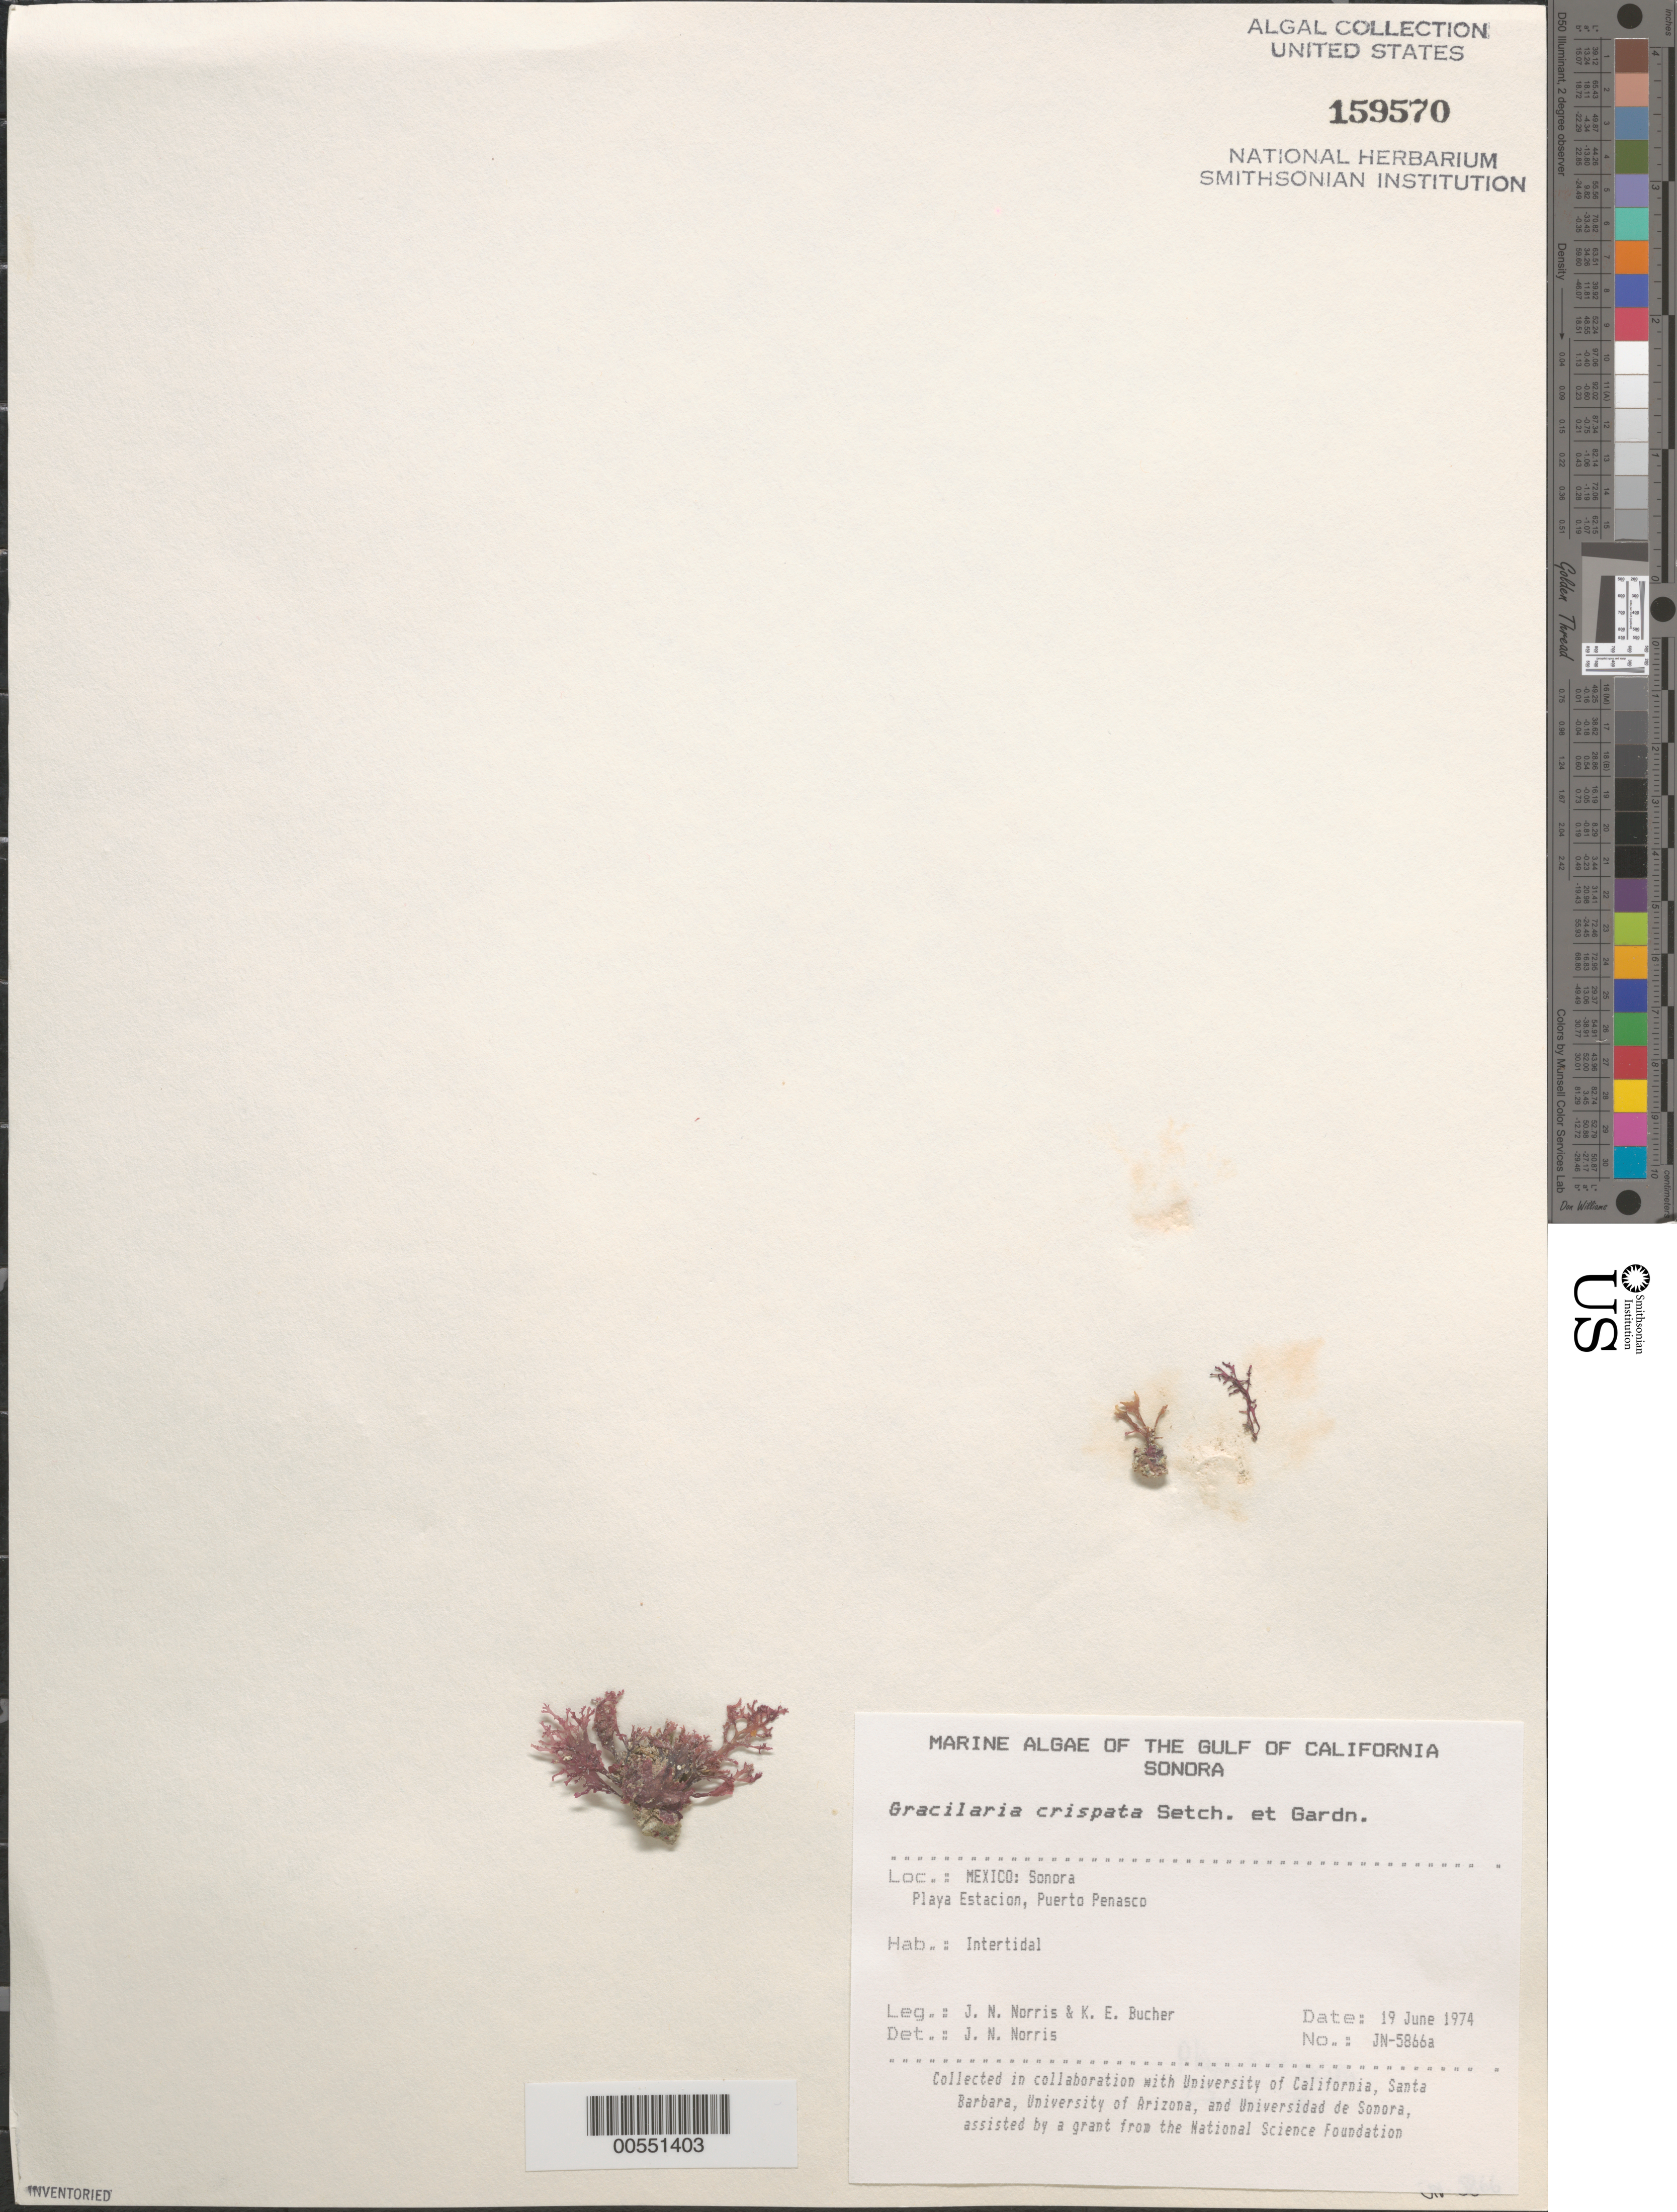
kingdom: Plantae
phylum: Rhodophyta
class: Florideophyceae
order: Gracilariales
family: Gracilariaceae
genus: Gracilaria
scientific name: Gracilaria crispata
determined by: Norris, James N.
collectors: J. N. Norris & K. E. Bucher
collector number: JN-5866a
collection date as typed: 19 Jun 1974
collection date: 1974-06-19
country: Mexico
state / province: Sonora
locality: Playa Estacion, Puerto Penasco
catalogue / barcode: US 159570